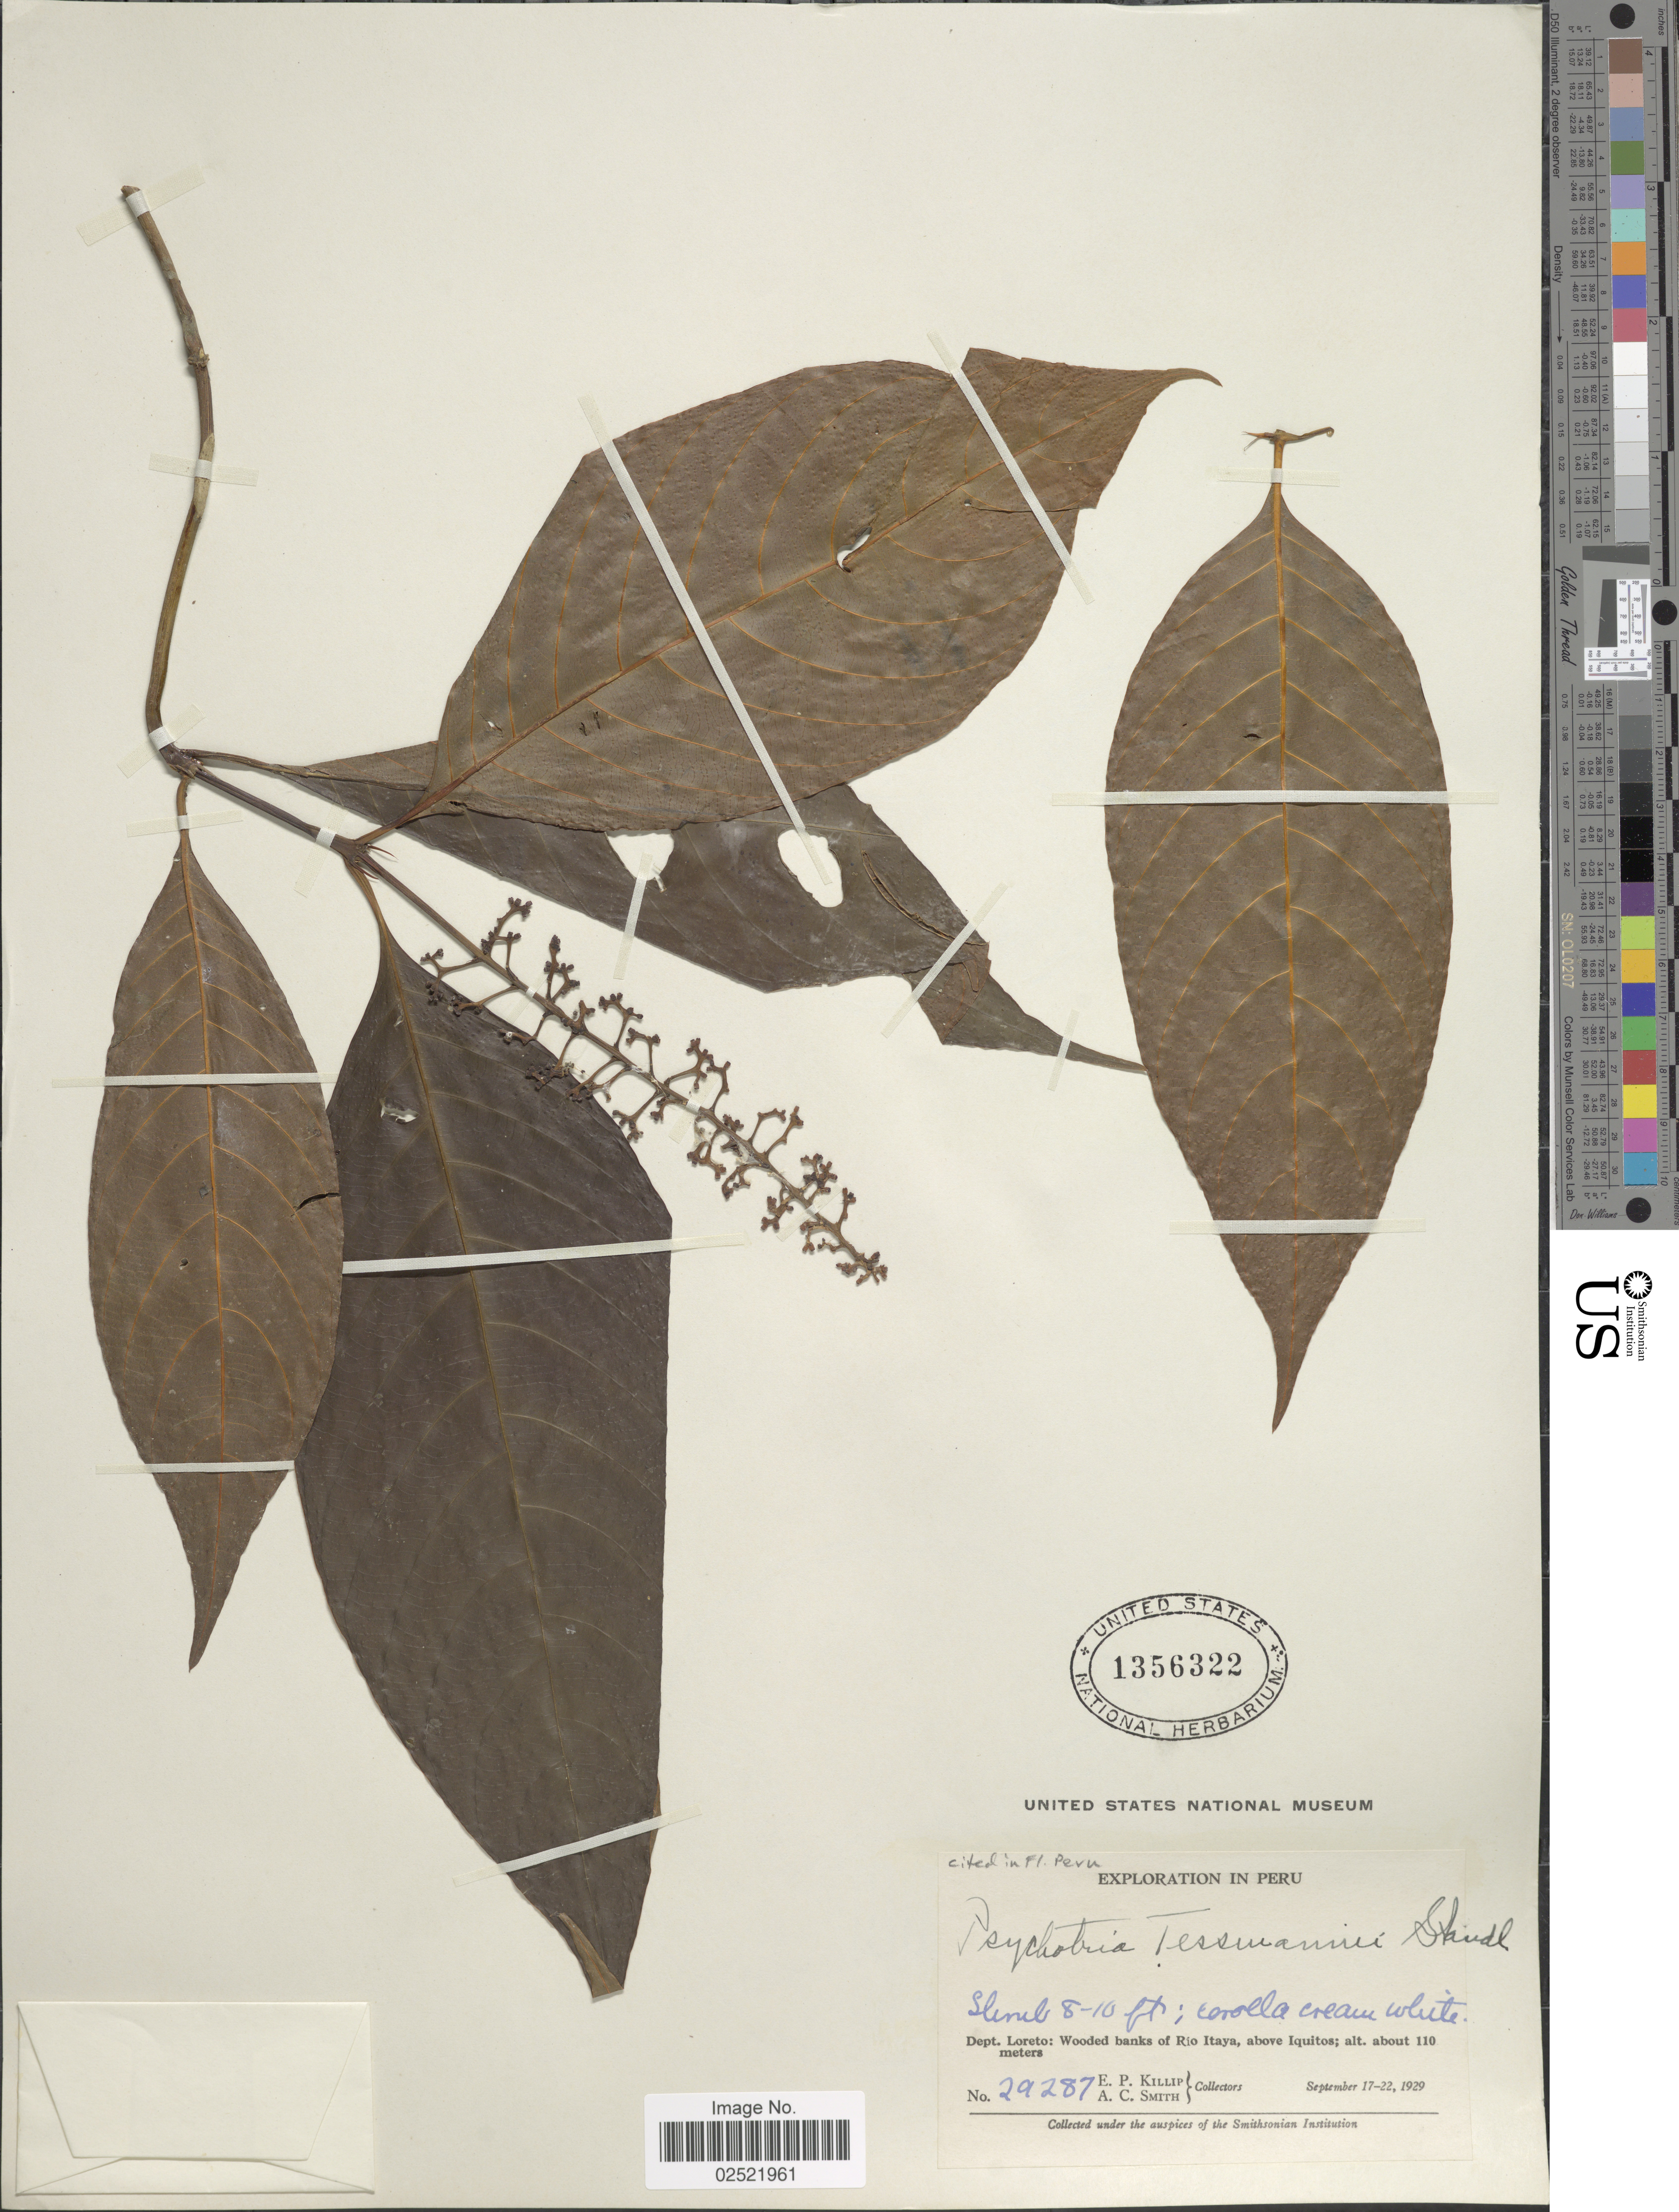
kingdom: Plantae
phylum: Tracheophyta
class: Magnoliopsida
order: Gentianales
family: Rubiaceae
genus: Psychotria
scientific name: Psychotria tessmannii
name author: Standl.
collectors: E. P. Killip & A. C. Smith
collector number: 29287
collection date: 1929-09-17/1929-09-22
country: Peru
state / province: Loreto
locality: Wooded banks of Rio Itaya, above Iquitos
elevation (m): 110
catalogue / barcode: US 1356322